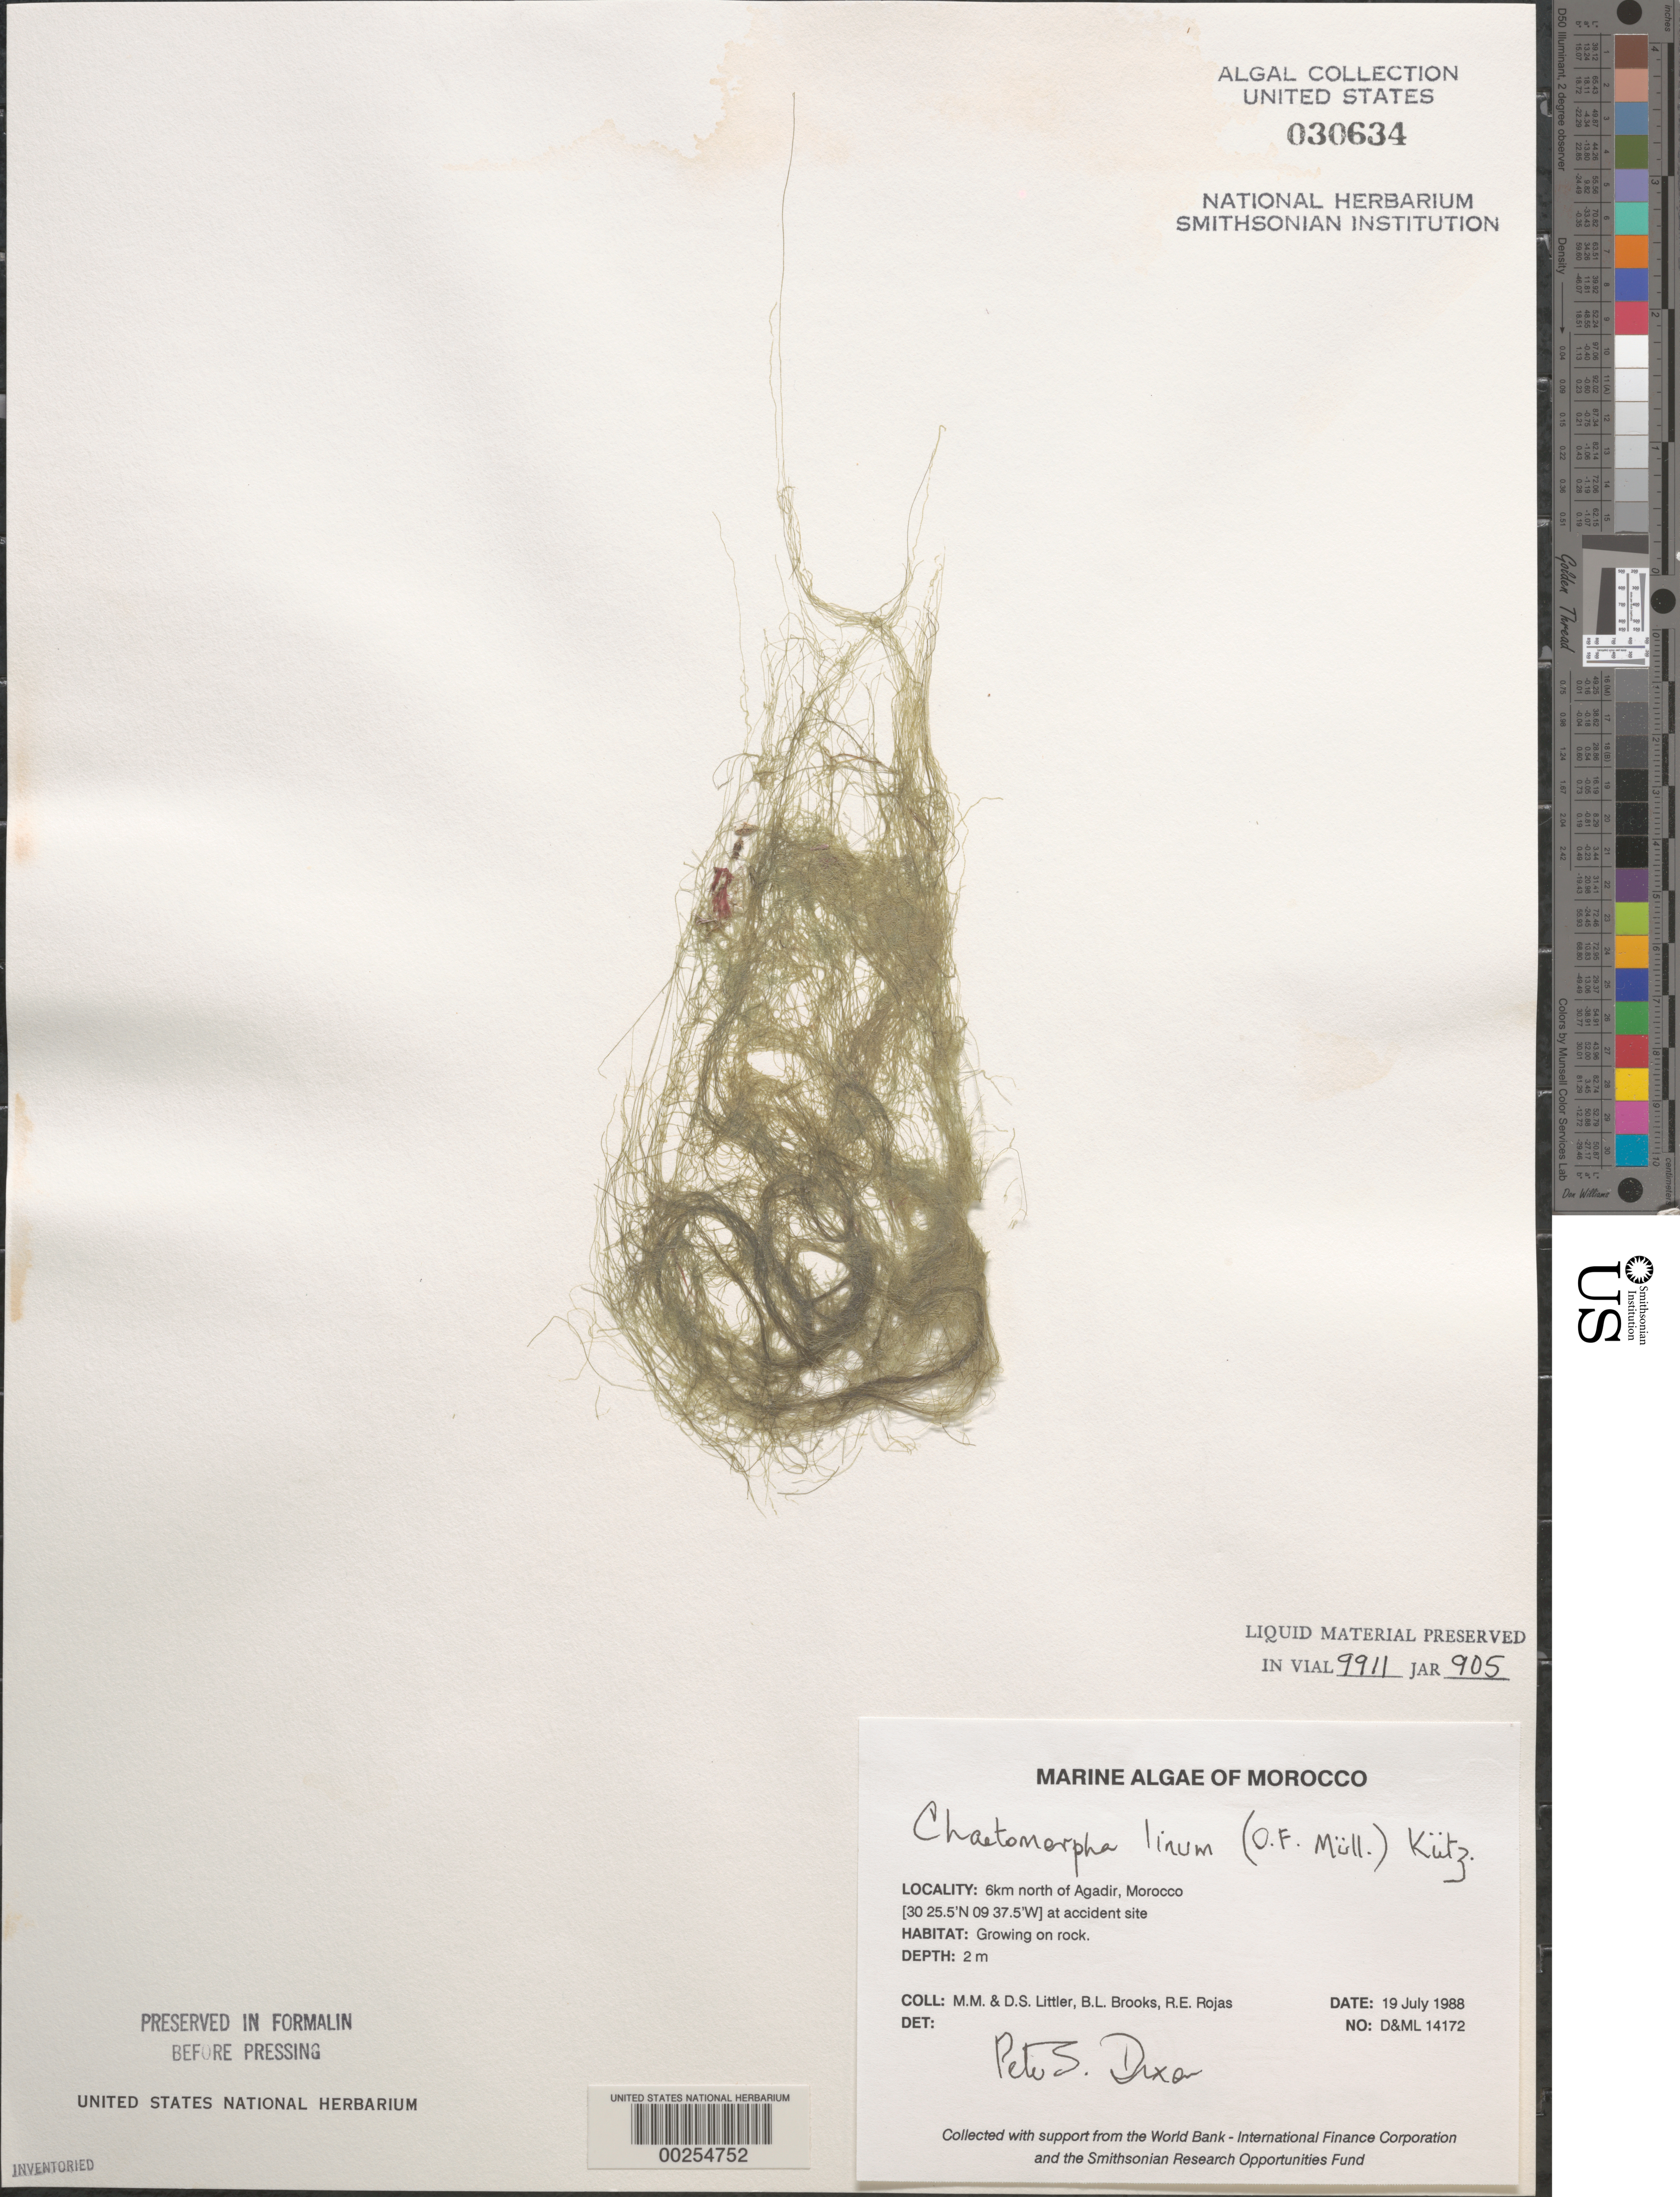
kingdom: Plantae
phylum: Chlorophyta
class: Ulvophyceae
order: Cladophorales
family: Cladophoraceae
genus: Chaetomorpha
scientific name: Chaetomorpha linum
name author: (O.F. Muell.) Kütz.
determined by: Dixon, P. S.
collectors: M. M. Littler, D. S. Littler, B. Brooks & R. Rojas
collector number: D&ML 14172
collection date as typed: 19 Jul 1988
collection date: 1988-07-19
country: Morocco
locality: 6 km north of Agadir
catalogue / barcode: US 30634